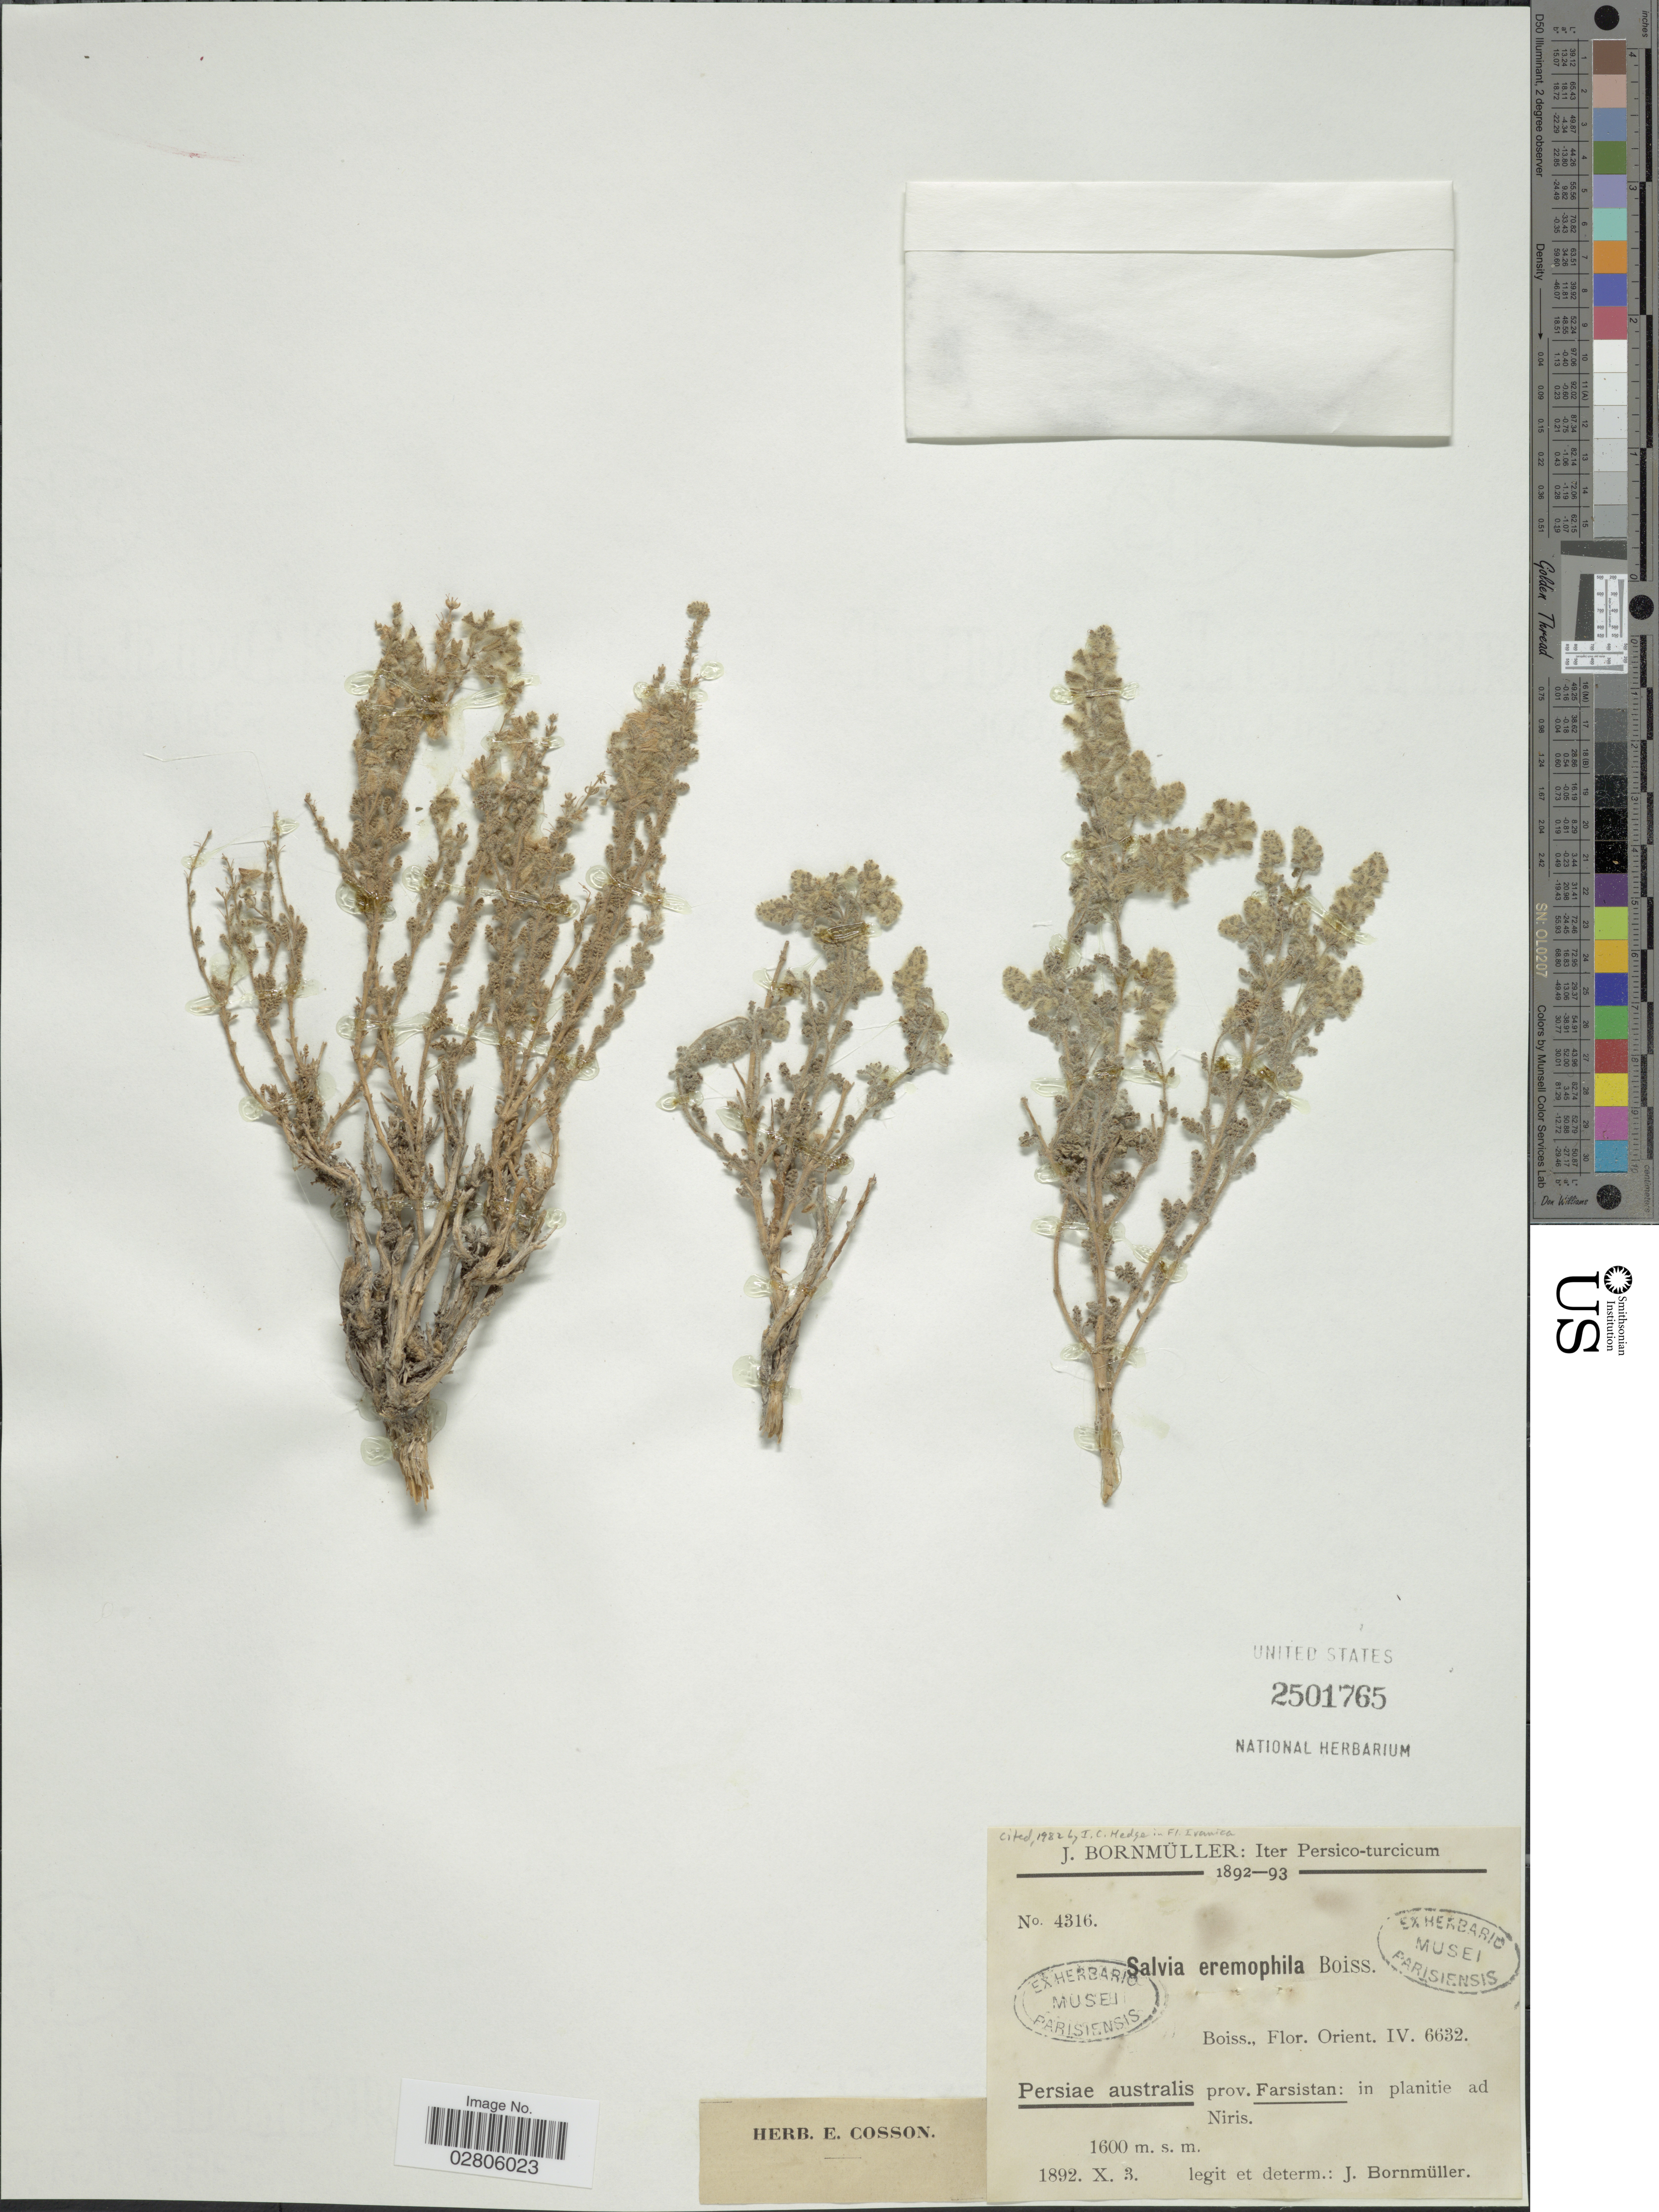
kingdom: Plantae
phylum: Tracheophyta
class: Magnoliopsida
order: Lamiales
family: Lamiaceae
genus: Salvia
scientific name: Salvia eremophila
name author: Boiss.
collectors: J. Bornmüller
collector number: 4316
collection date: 1892-10-03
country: Iran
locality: Persiae australis prov. Farsistan: in planitie ad Niris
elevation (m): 1600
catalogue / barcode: US 2501765